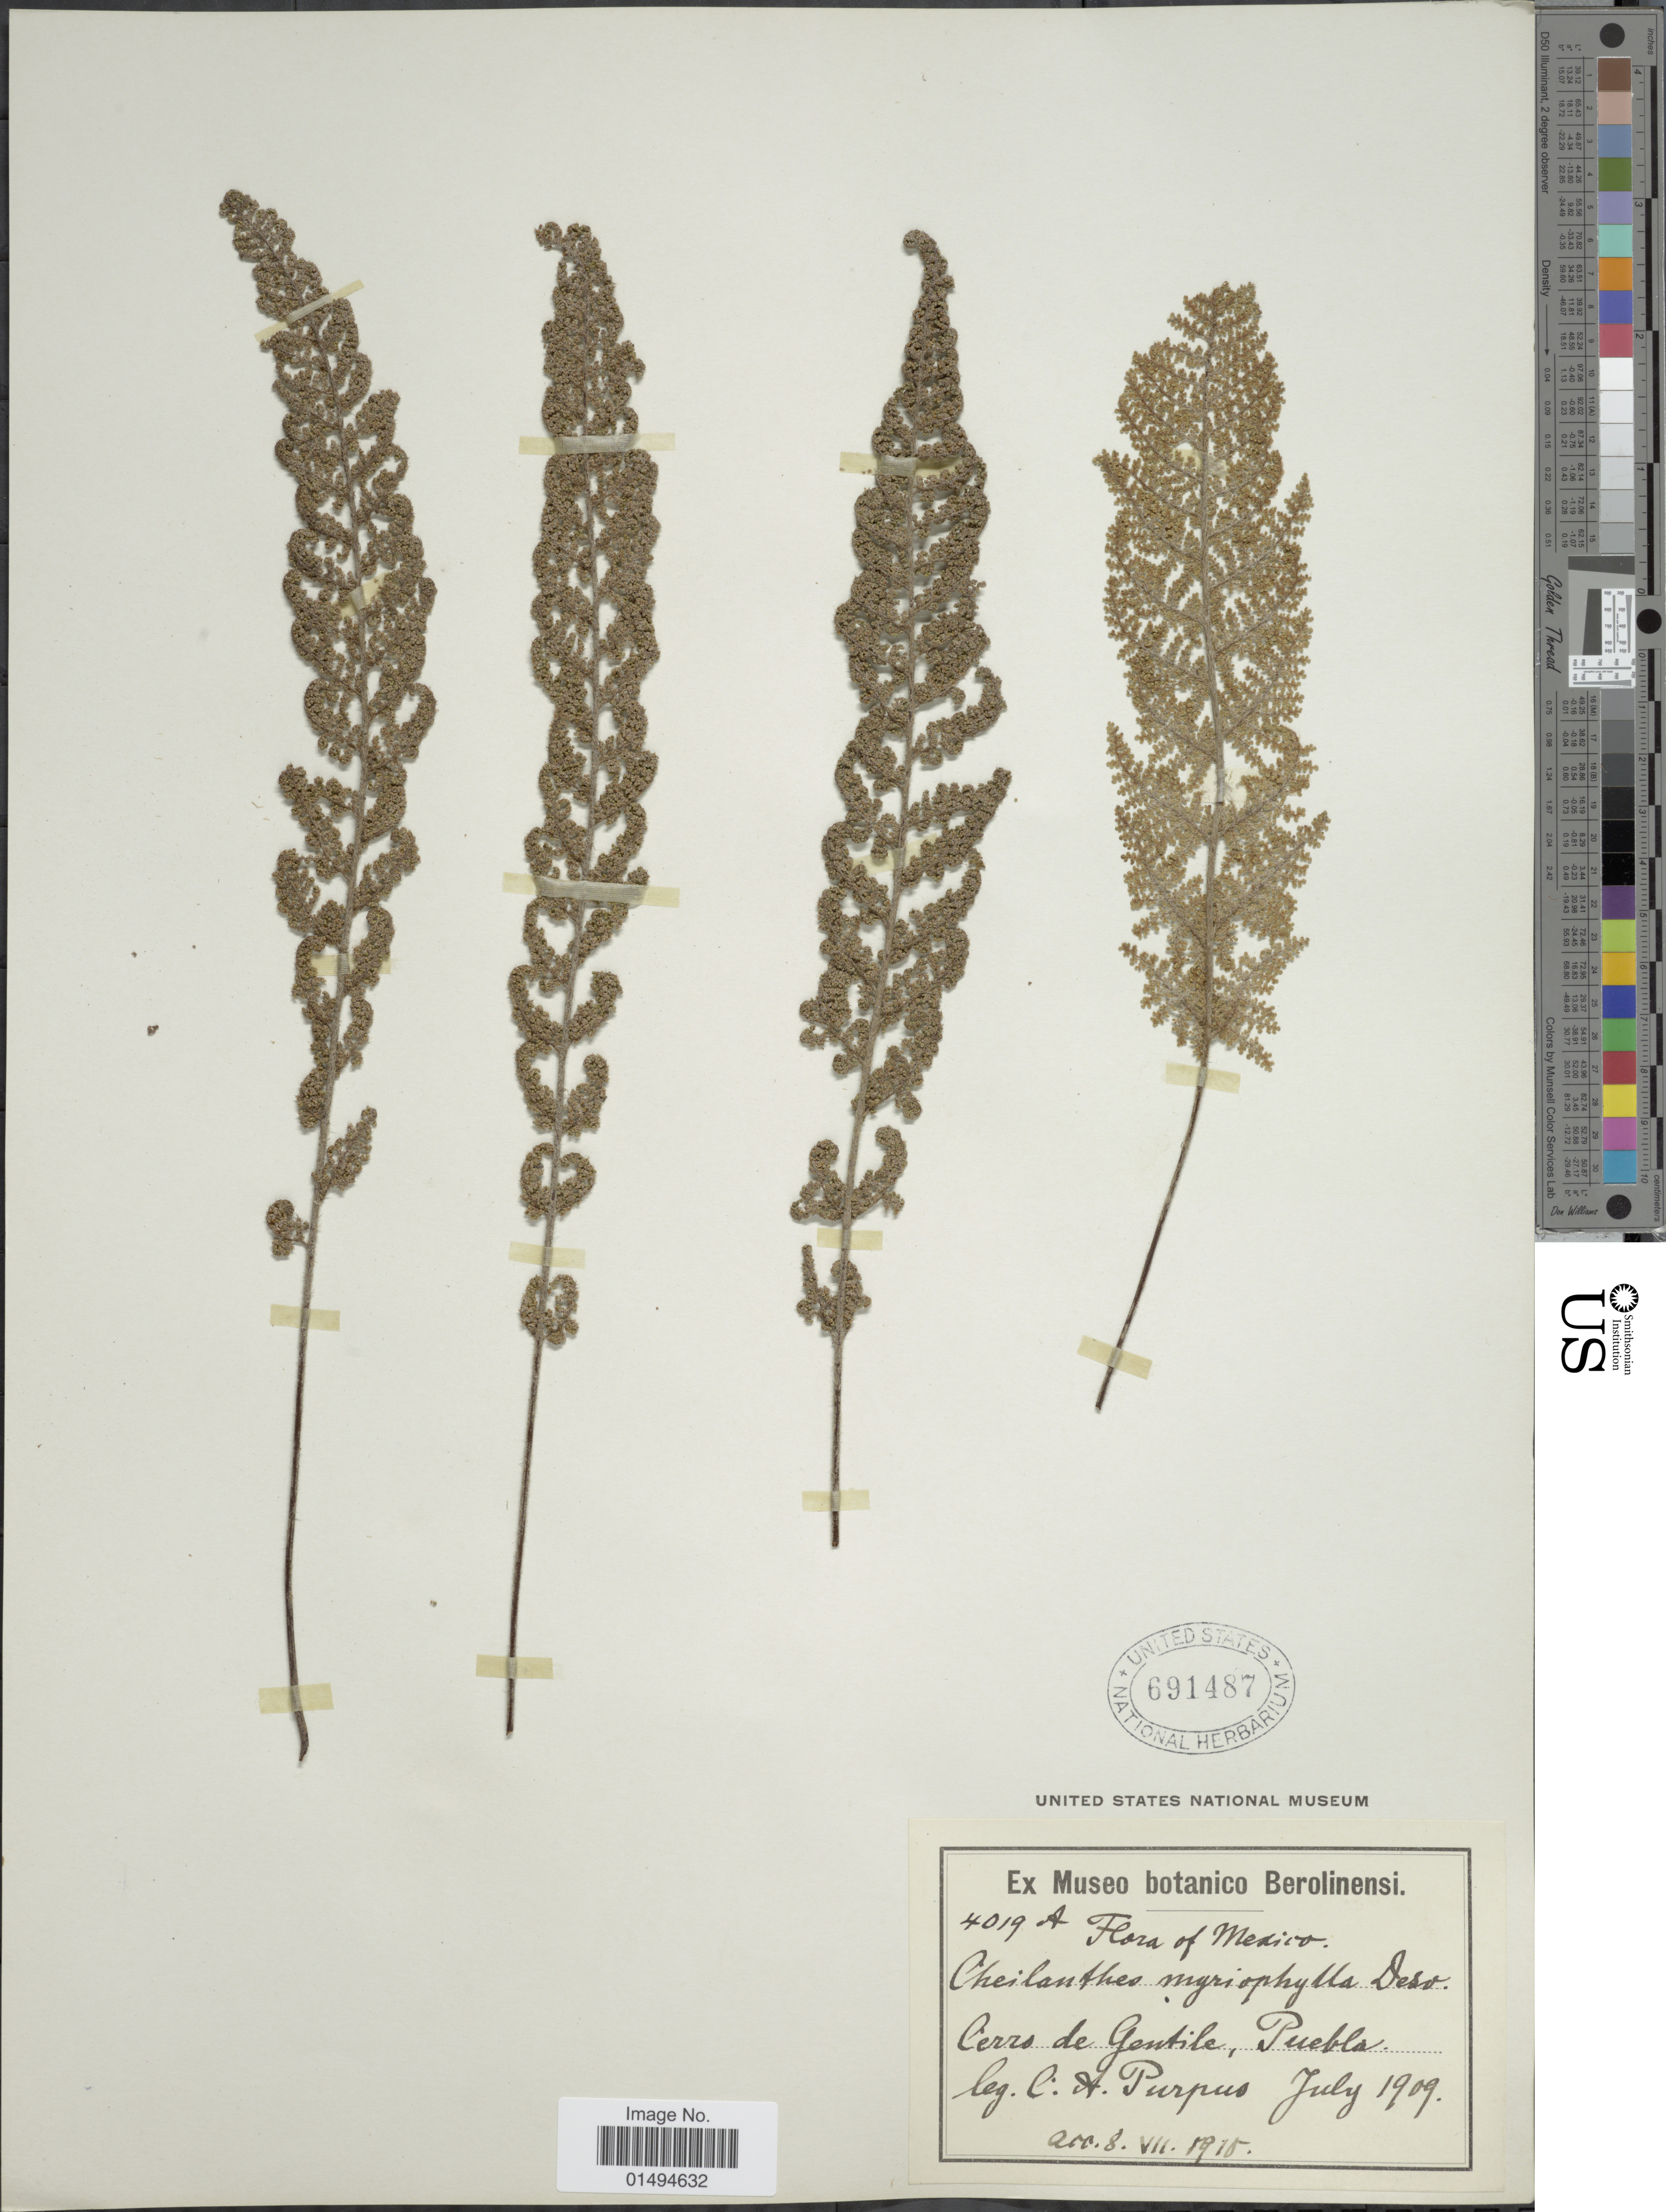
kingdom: Plantae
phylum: Tracheophyta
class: Polypodiopsida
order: Polypodiales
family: Pteridaceae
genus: Myriopteris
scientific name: Myriopteris myriophylla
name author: (Desv.) J. Sm.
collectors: A. Purpus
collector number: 4019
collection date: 1918-07-08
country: Mexico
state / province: Puebla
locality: Cerro de Gentile, Puebla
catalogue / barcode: US 691487